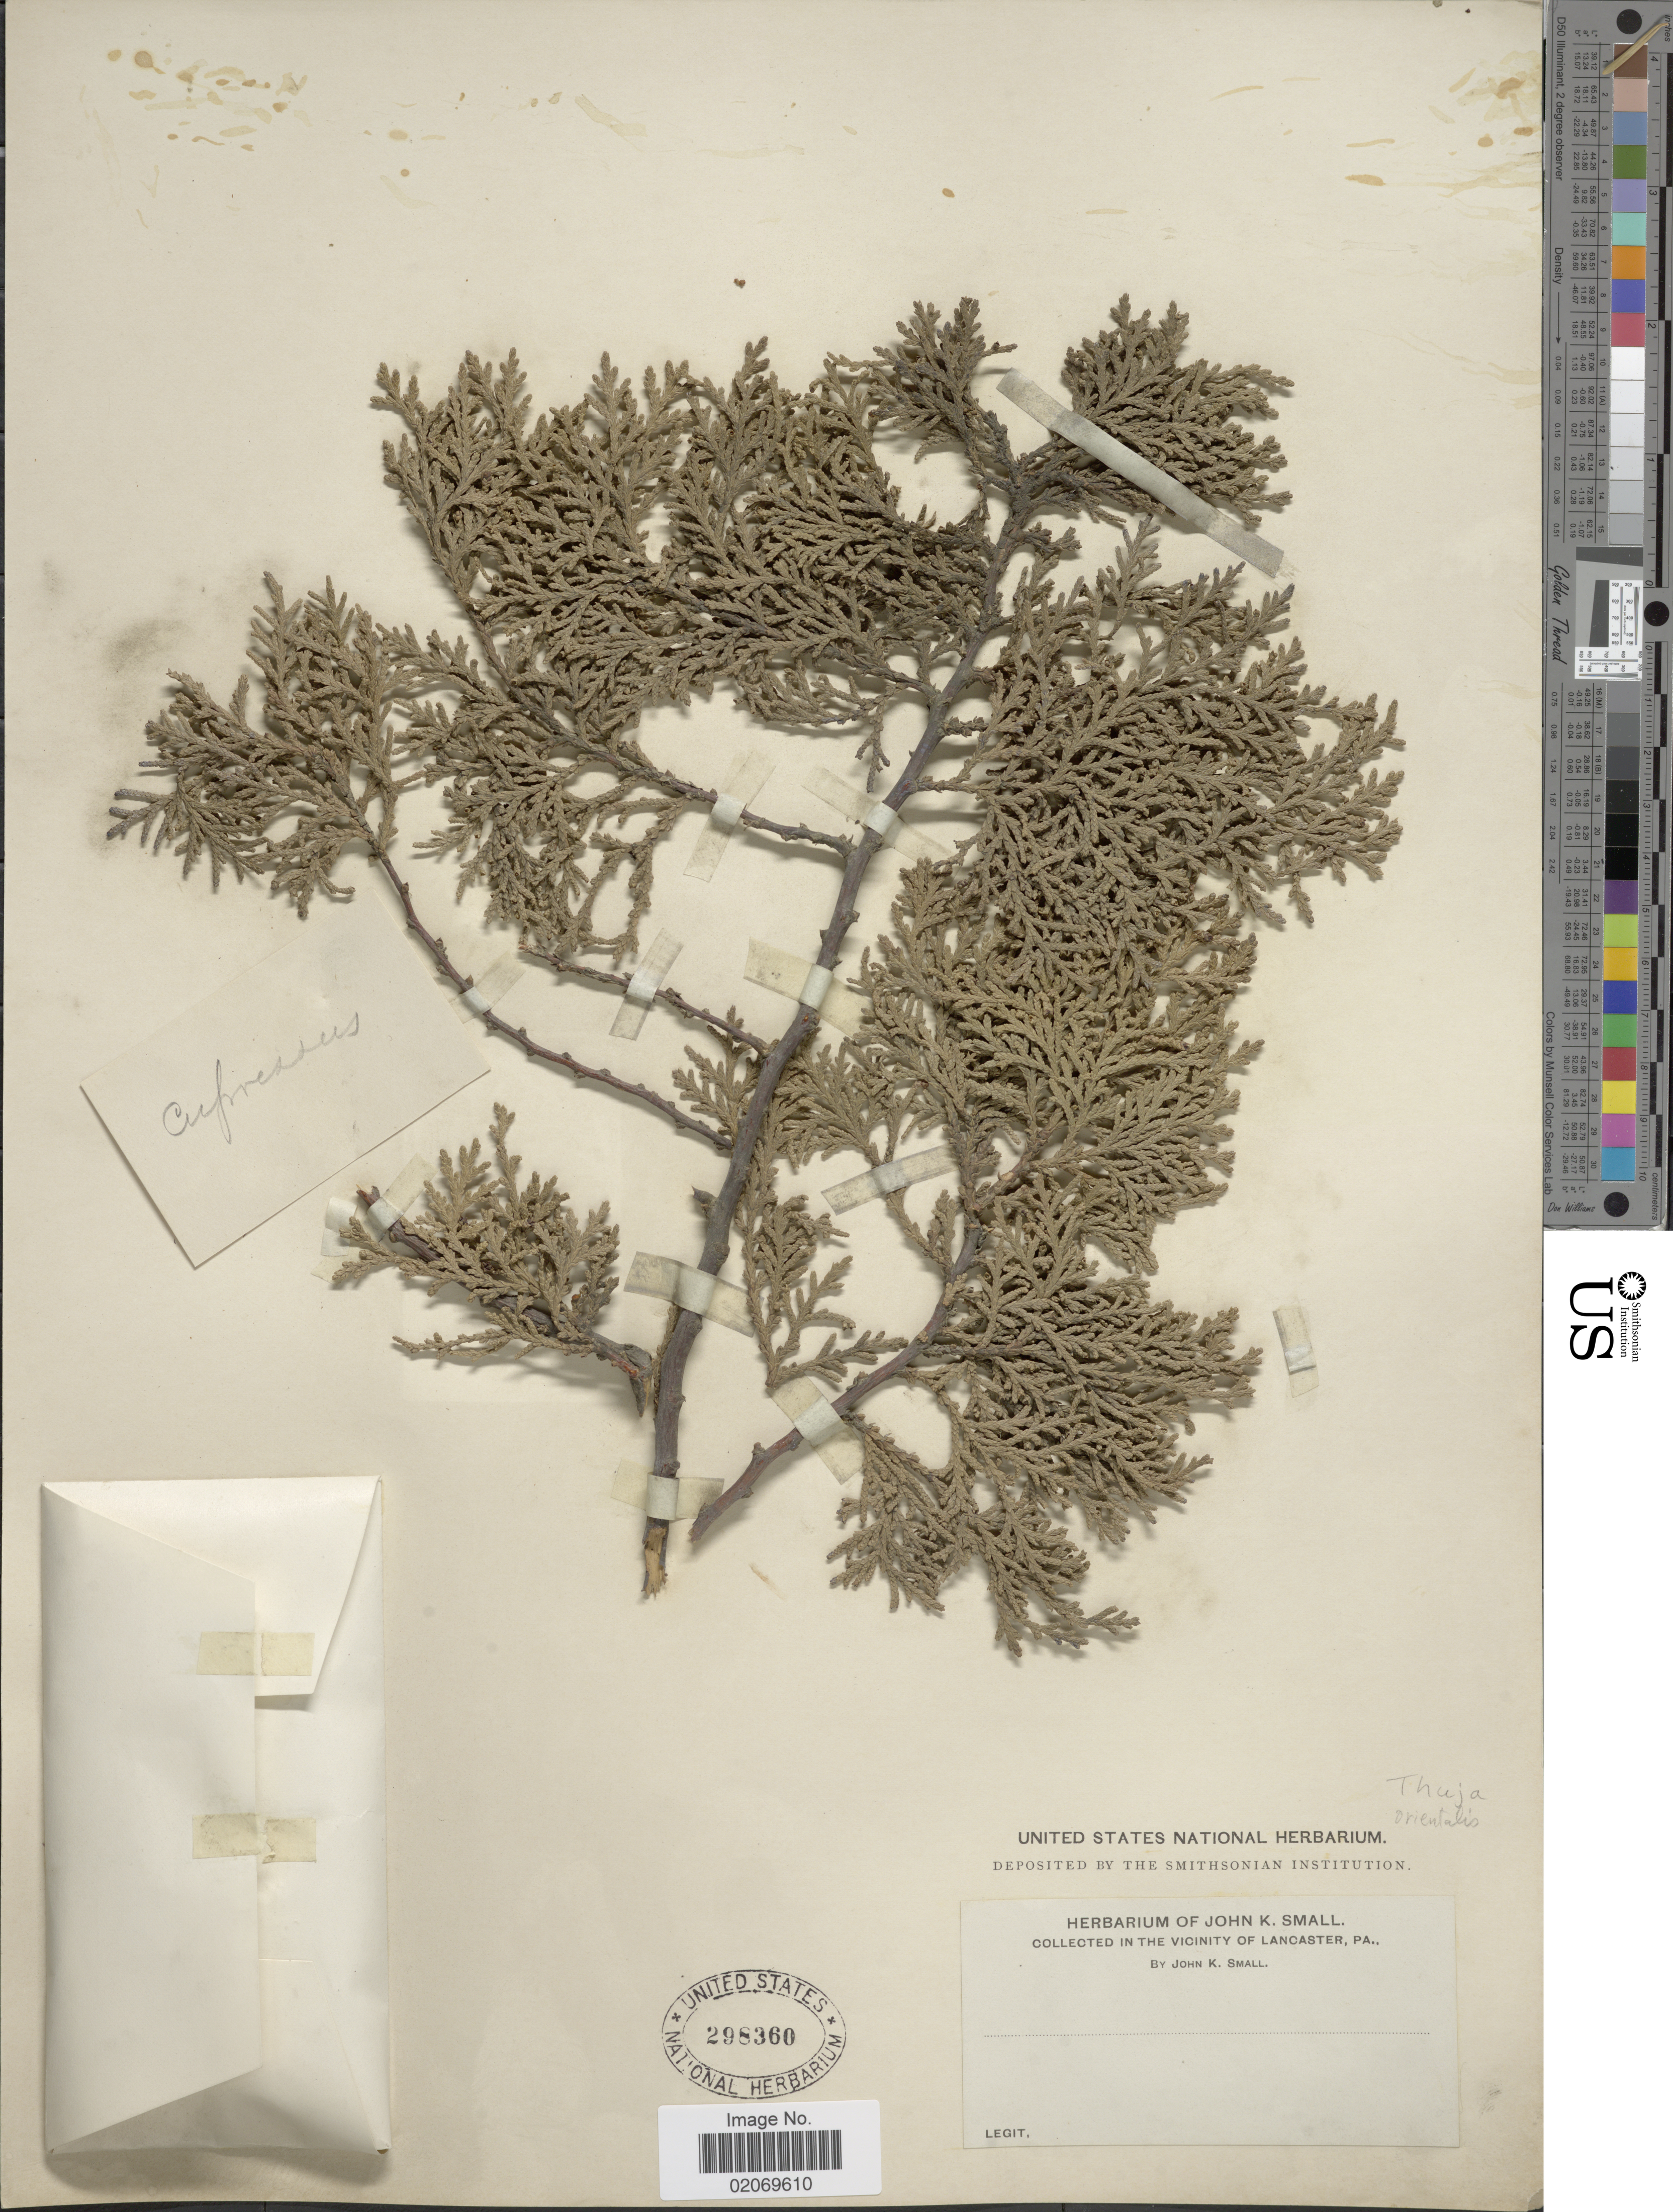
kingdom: Plantae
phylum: Tracheophyta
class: Pinopsida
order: Pinales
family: Cupressaceae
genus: Thuja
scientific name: Thuja orientalis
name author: L.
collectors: J. K. Small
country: United States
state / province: Pennsylvania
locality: The Vicinity of Lancaster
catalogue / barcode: US 298360